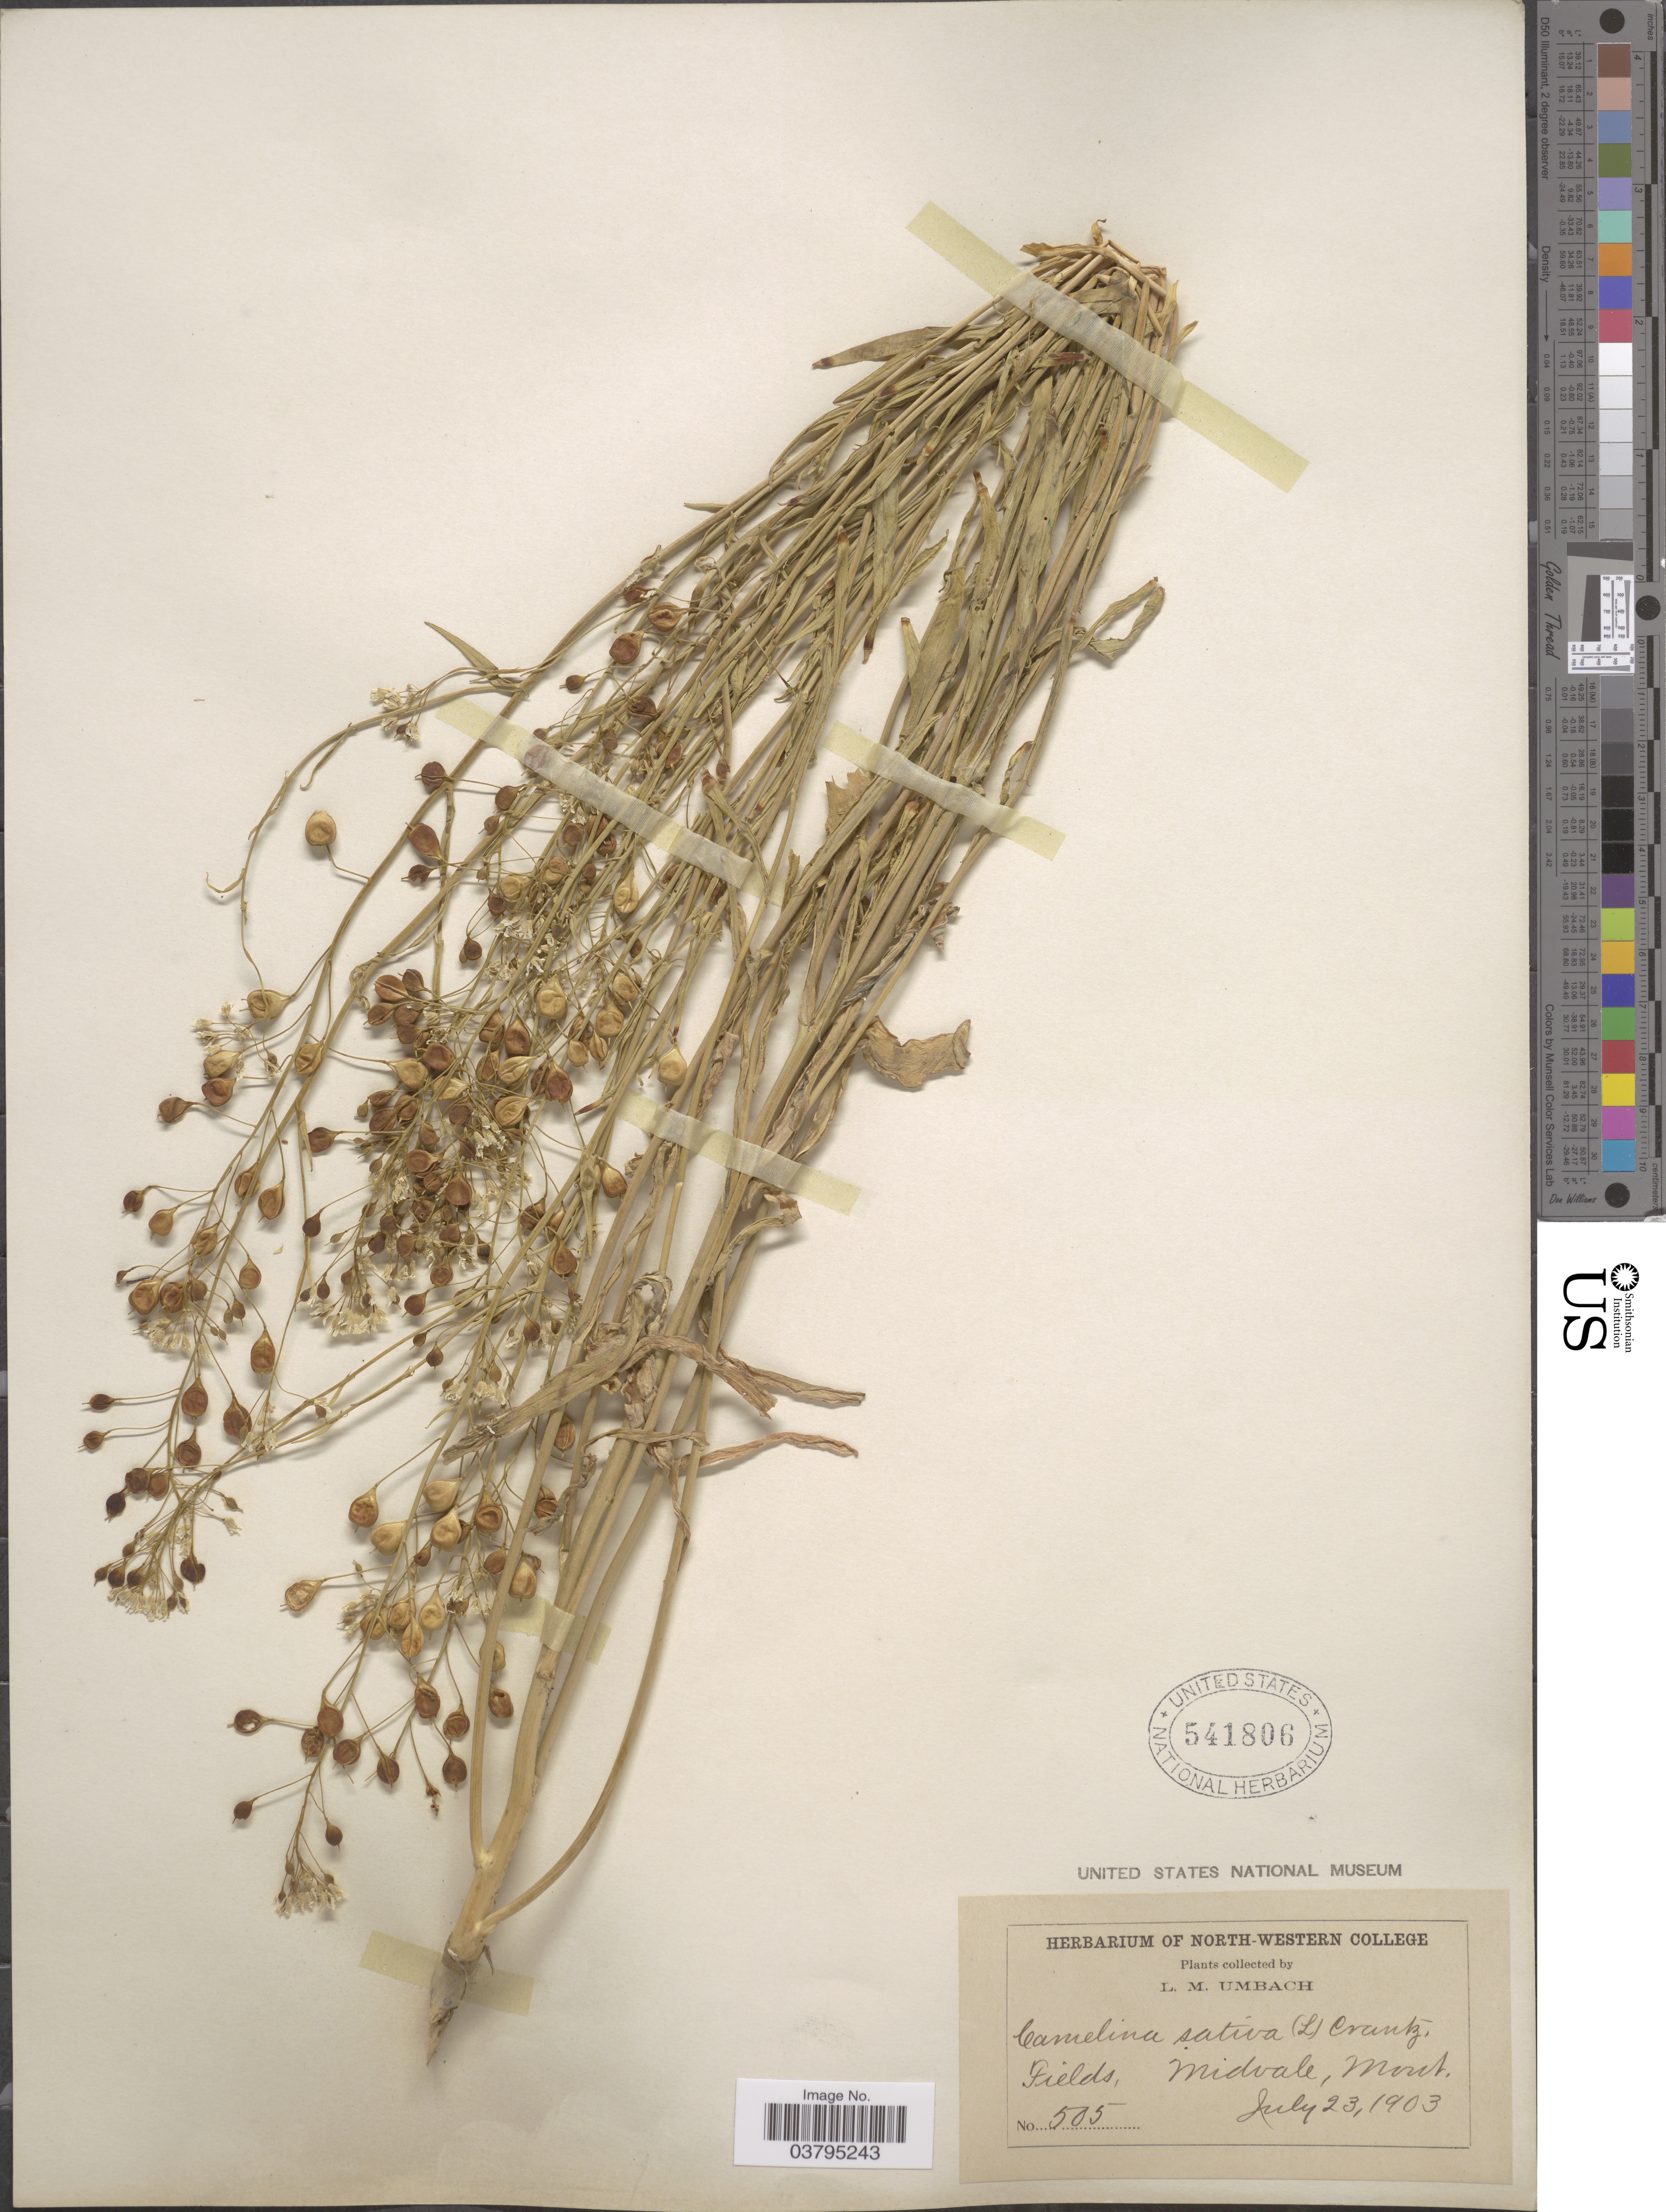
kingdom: Plantae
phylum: Tracheophyta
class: Magnoliopsida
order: Brassicales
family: Brassicaceae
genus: Camelina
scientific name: Camelina sativa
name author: (L.) Crantz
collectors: L. M. Umbach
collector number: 505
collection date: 1903-07-23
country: United States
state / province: Montana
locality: Fields, Midvale.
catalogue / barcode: US 541806